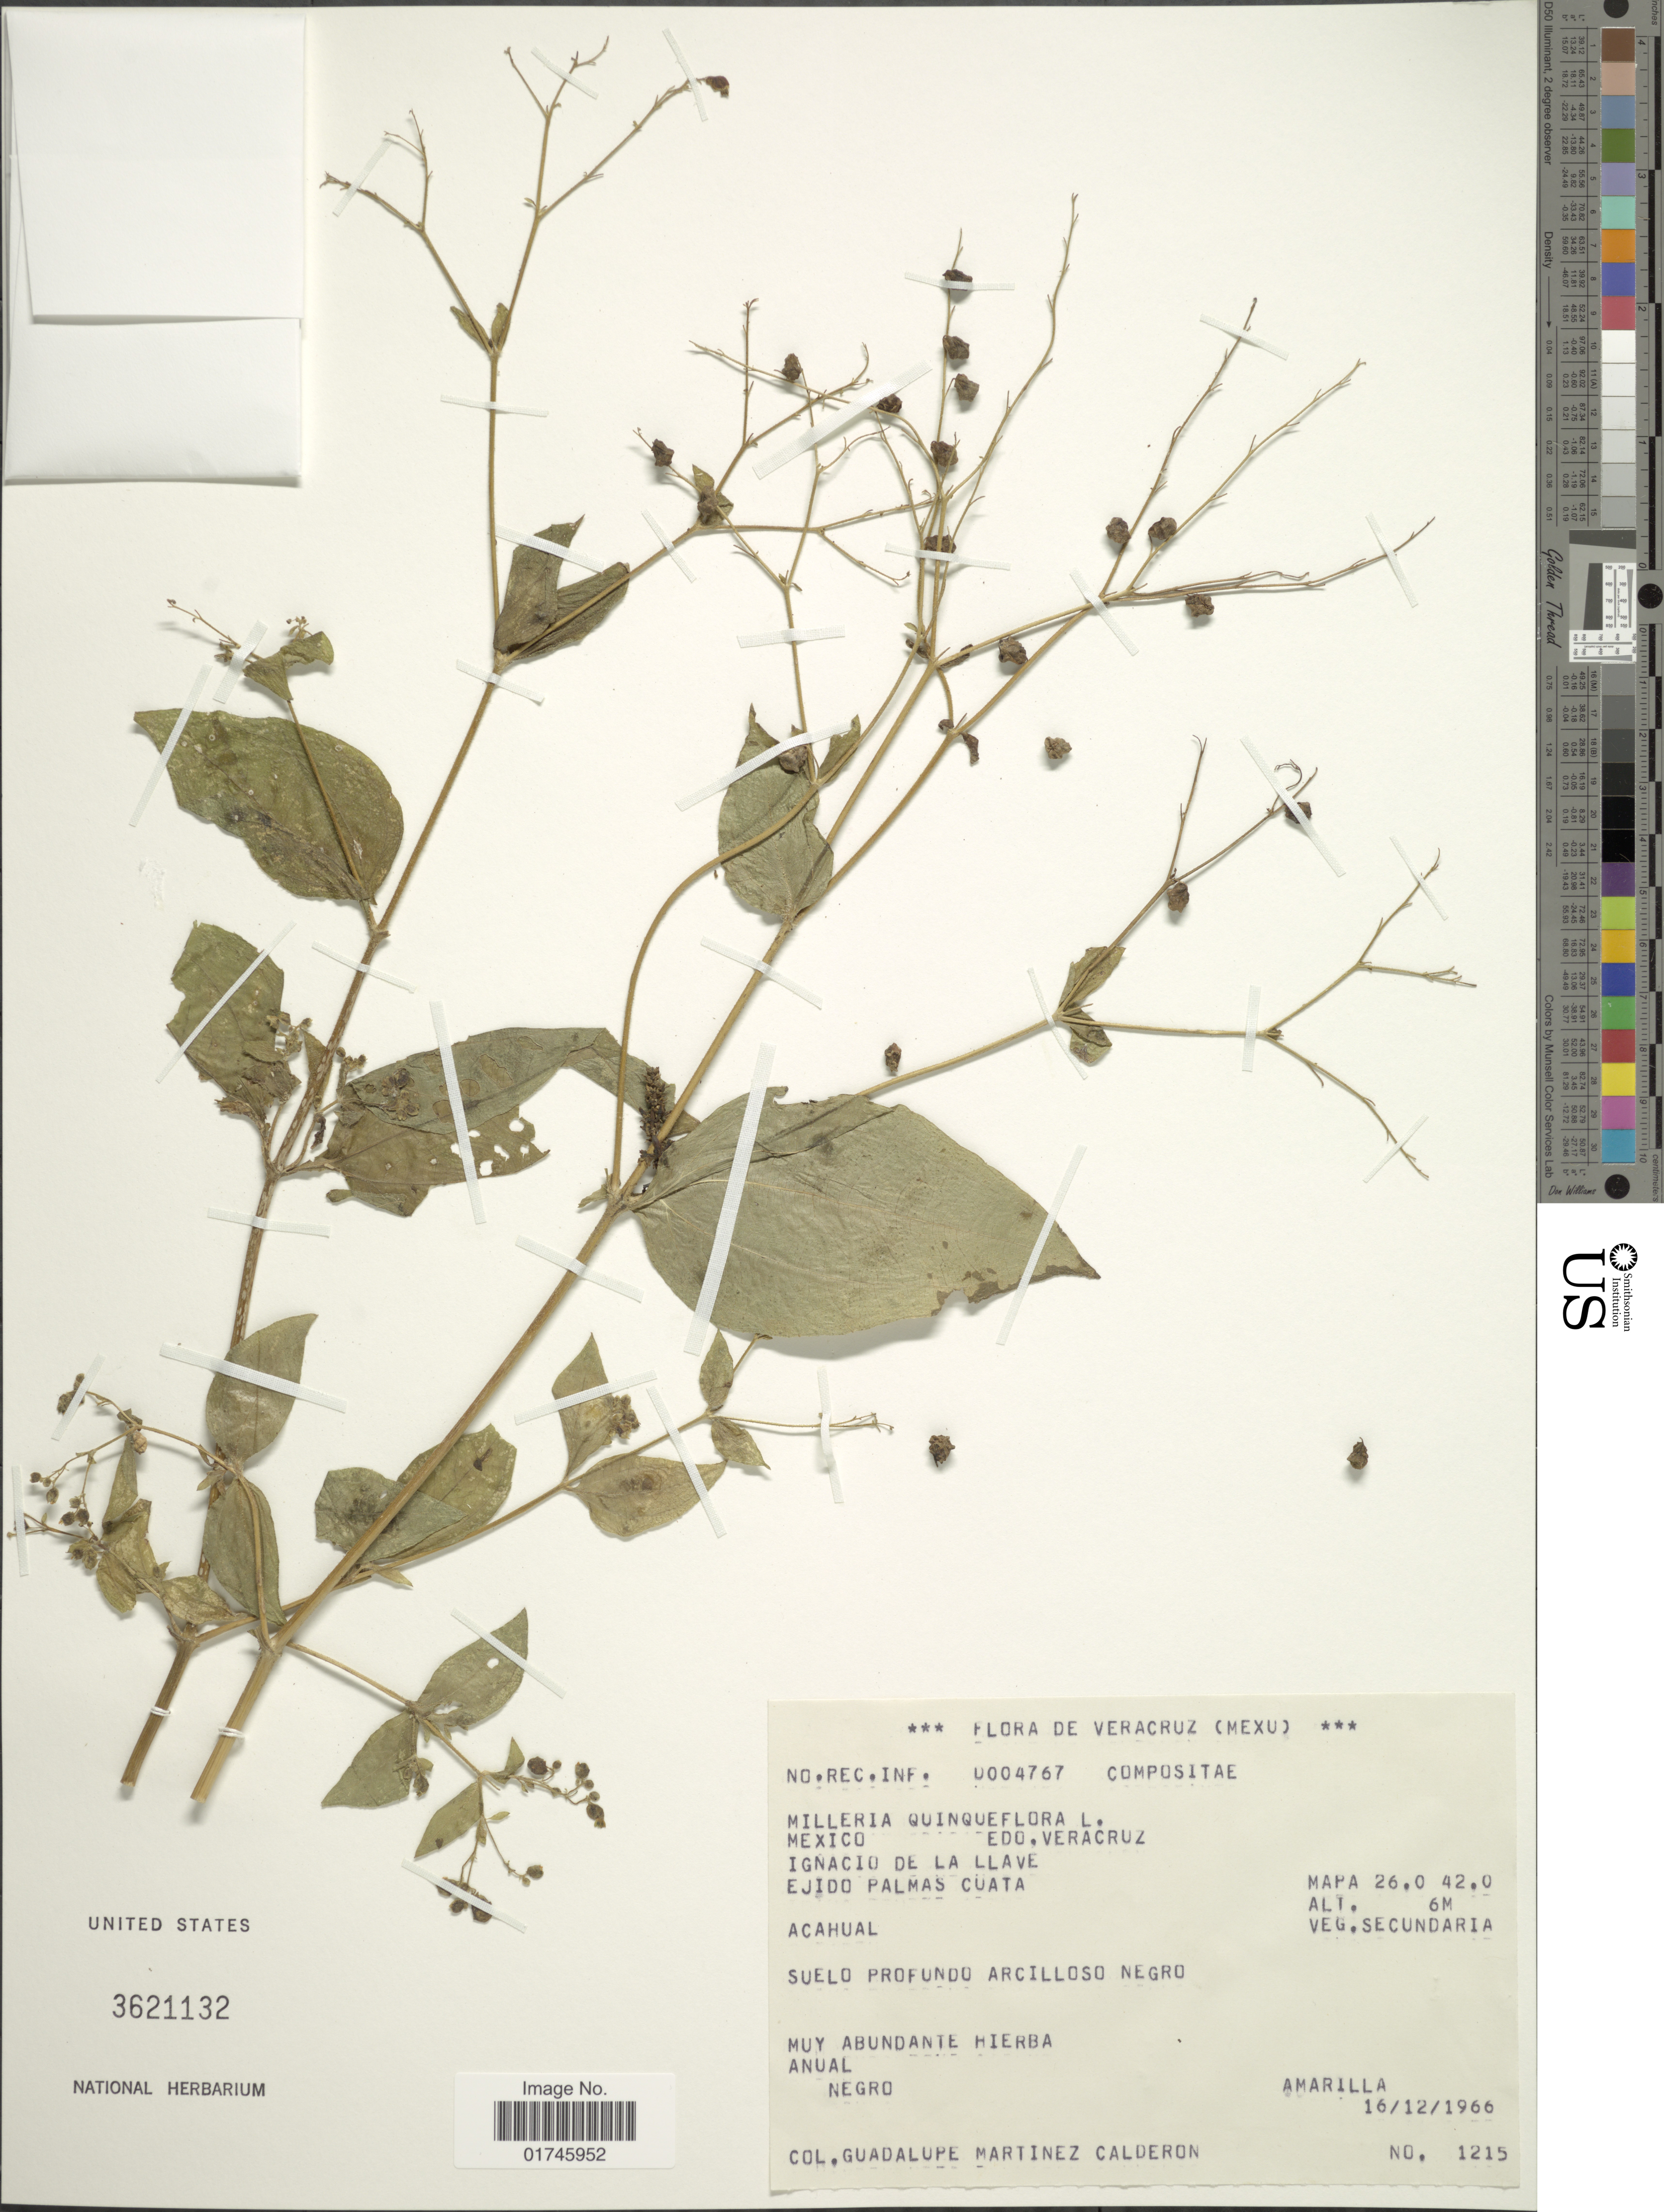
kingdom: Plantae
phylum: Tracheophyta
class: Magnoliopsida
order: Asterales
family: Asteraceae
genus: Milleria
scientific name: Milleria quinqueflora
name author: L.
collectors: G. Martinez-C.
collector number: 1215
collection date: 1966-12-16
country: Mexico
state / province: Veracruz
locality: Veracruz (Mexu). Ignacio de la Llave, Ejido Palmas Cuata.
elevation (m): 6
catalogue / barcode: US 3621132